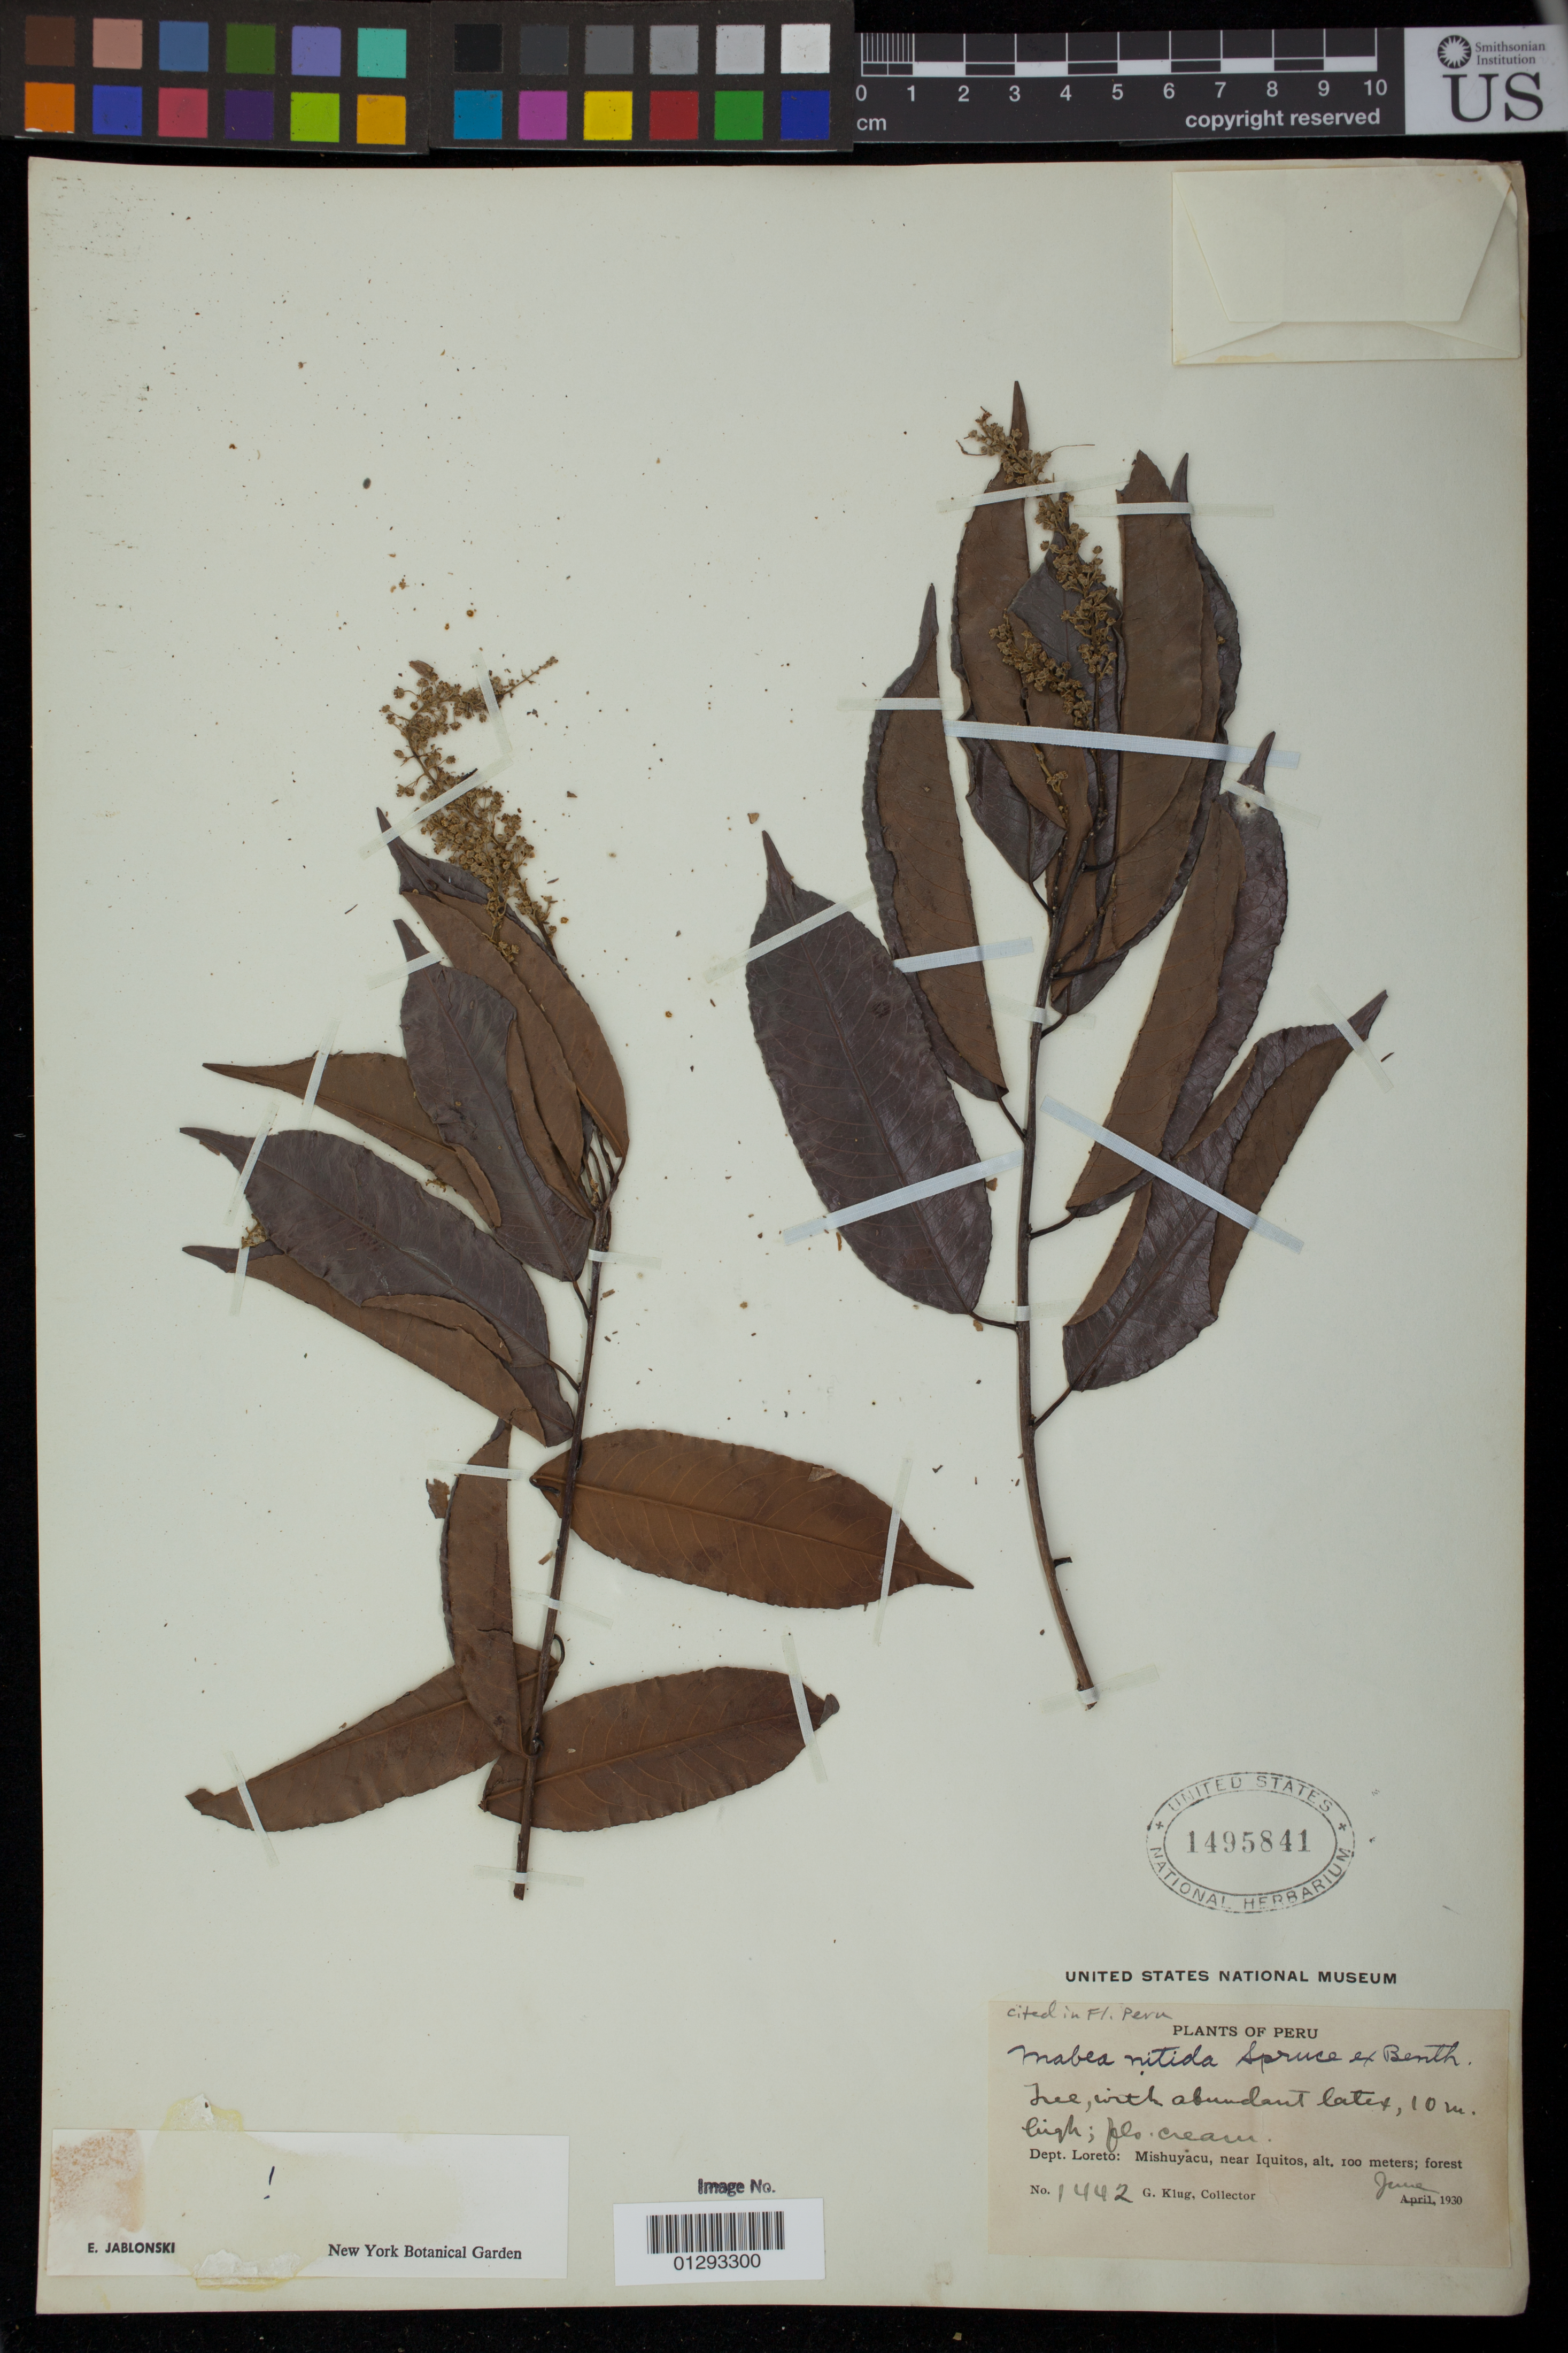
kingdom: Plantae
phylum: Tracheophyta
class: Magnoliopsida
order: Malpighiales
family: Euphorbiaceae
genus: Mabea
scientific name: Mabea nitida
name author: Spruce ex Benth.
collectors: G. Klug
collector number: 1442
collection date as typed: Jun 1930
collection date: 1930-06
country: Peru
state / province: Loreto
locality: Mishuyacu, near Iquitos.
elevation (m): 100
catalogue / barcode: US 1495841